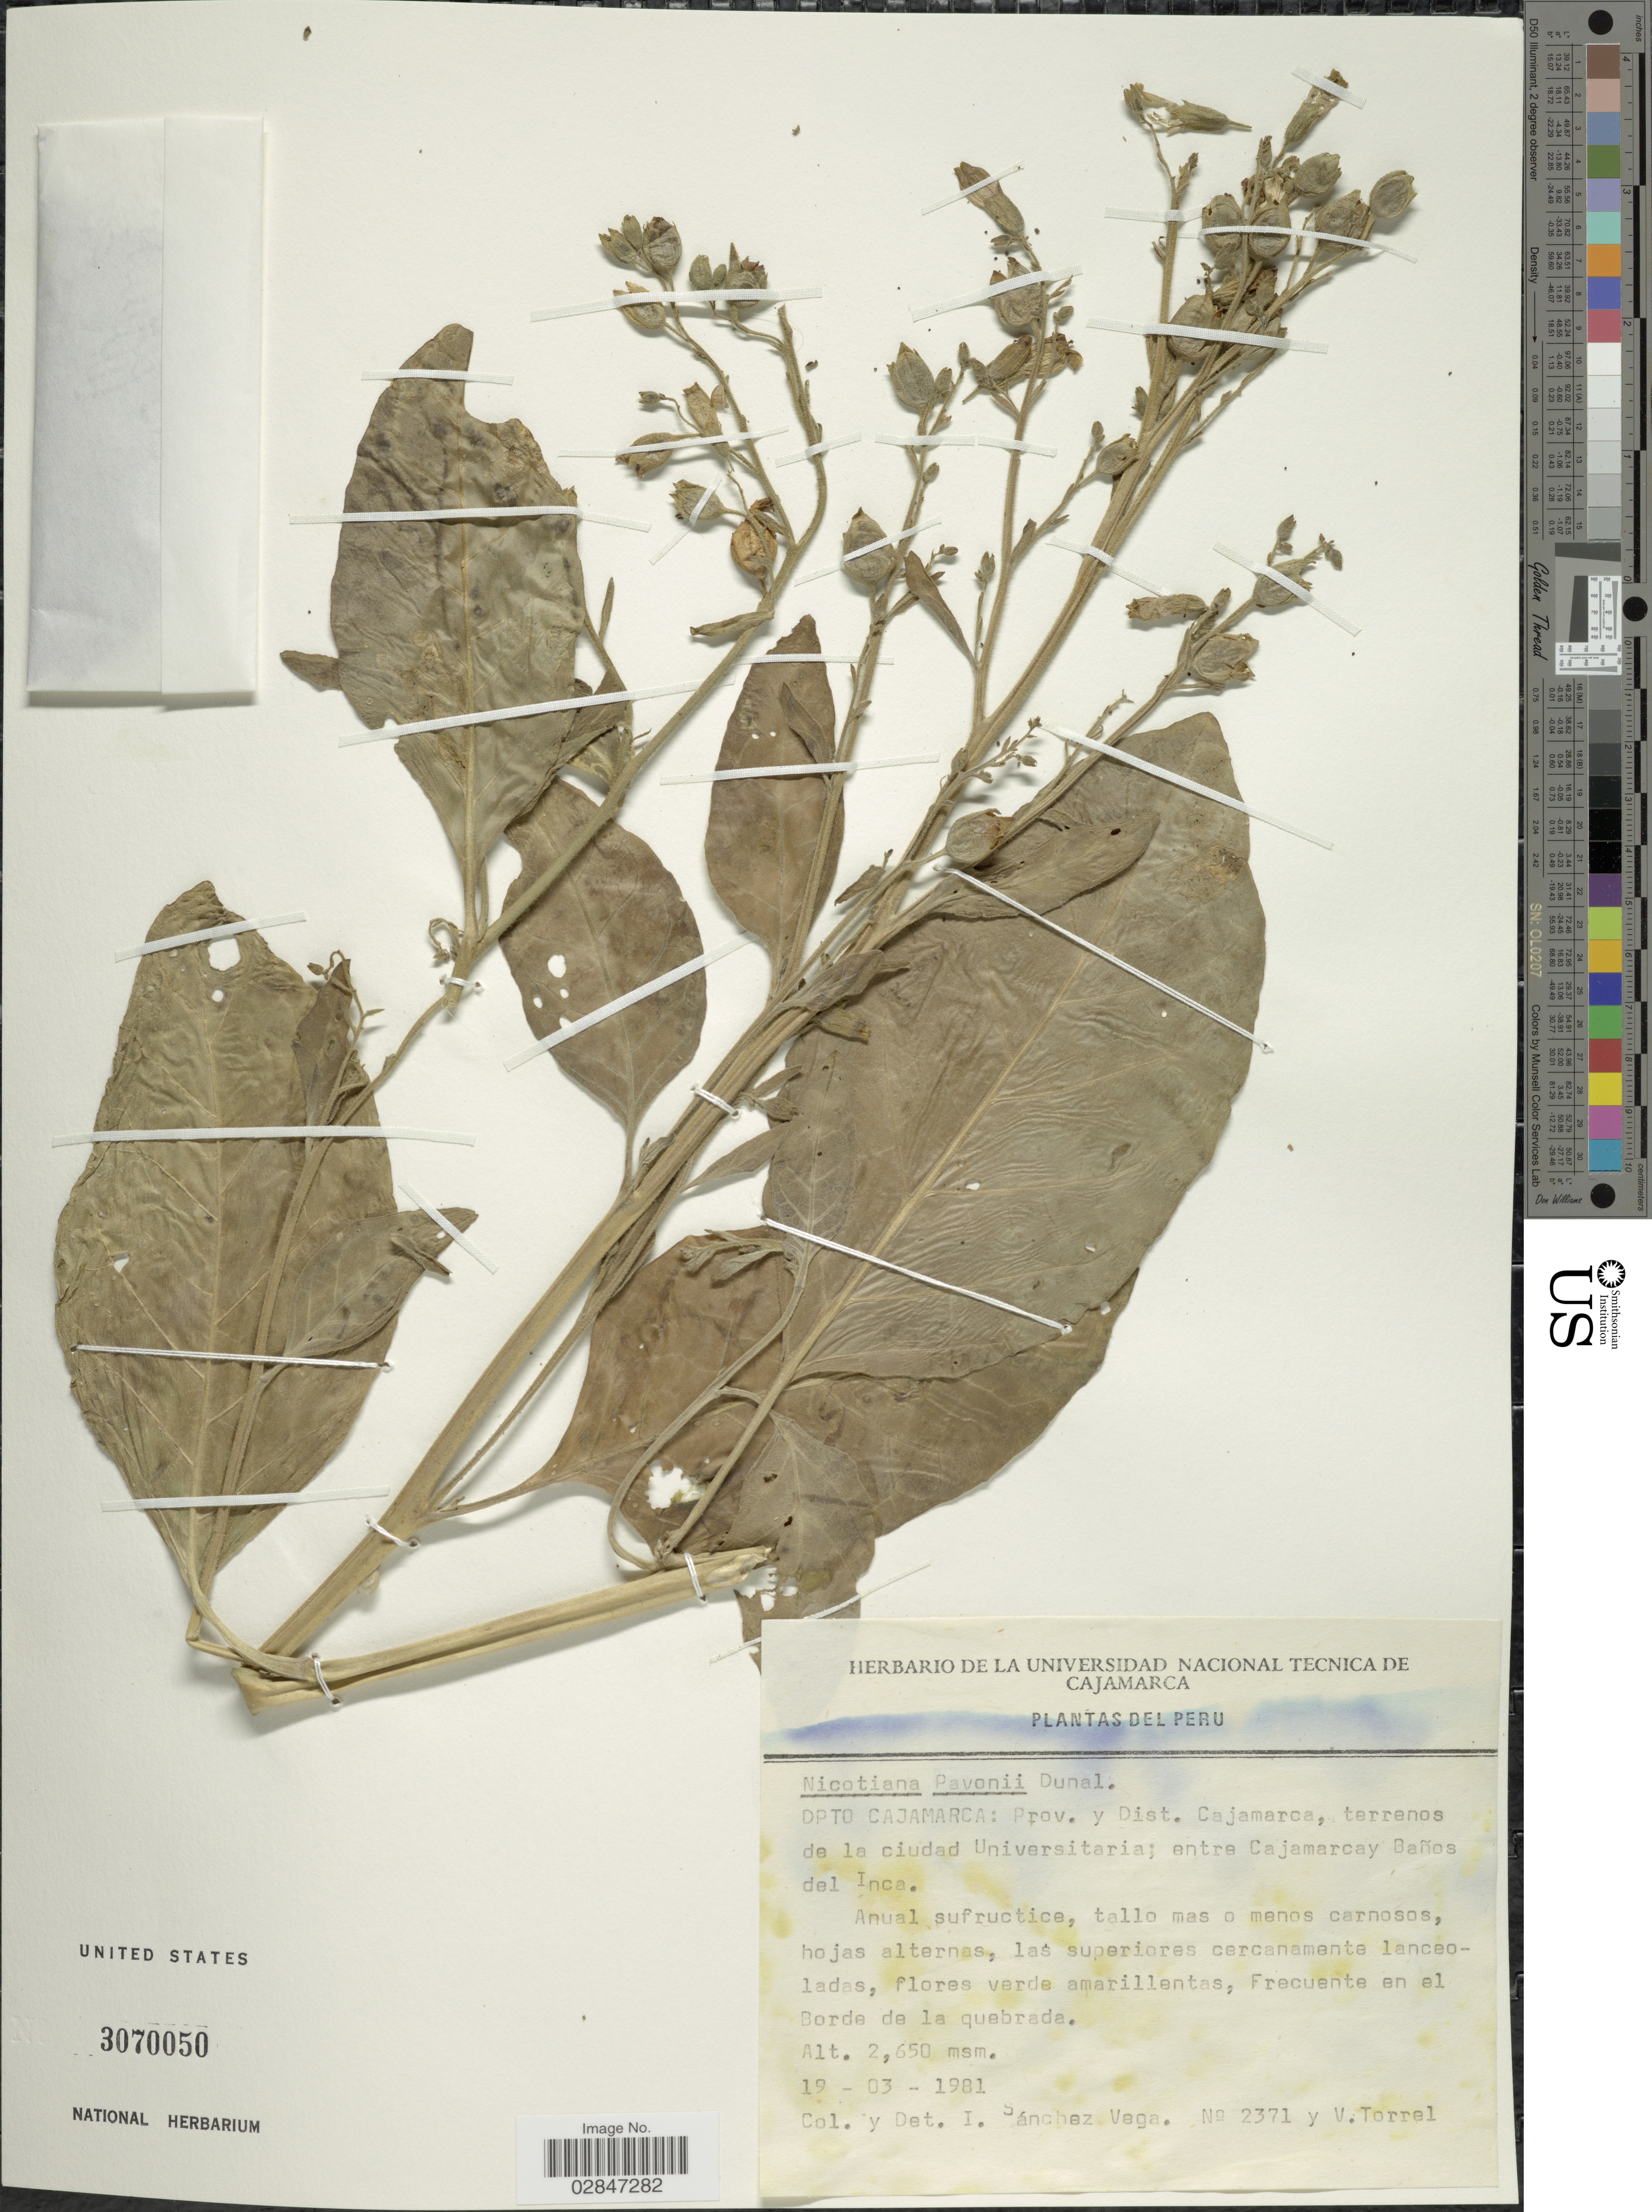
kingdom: Plantae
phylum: Tracheophyta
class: Magnoliopsida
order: Solanales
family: Solanaceae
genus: Nicotiana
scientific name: Nicotiana rustica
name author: L.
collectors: I. Sánchez Vega & V. Torrel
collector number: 2371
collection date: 1981-03-19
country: Peru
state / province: Cajamarca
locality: Dpto. Cajamarca: Prov. y Dist. Cajamarca, terrenos de la ciudad Universitaria; entre Cajamarcay y Baños del Inca.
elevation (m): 2650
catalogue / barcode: US 3070050